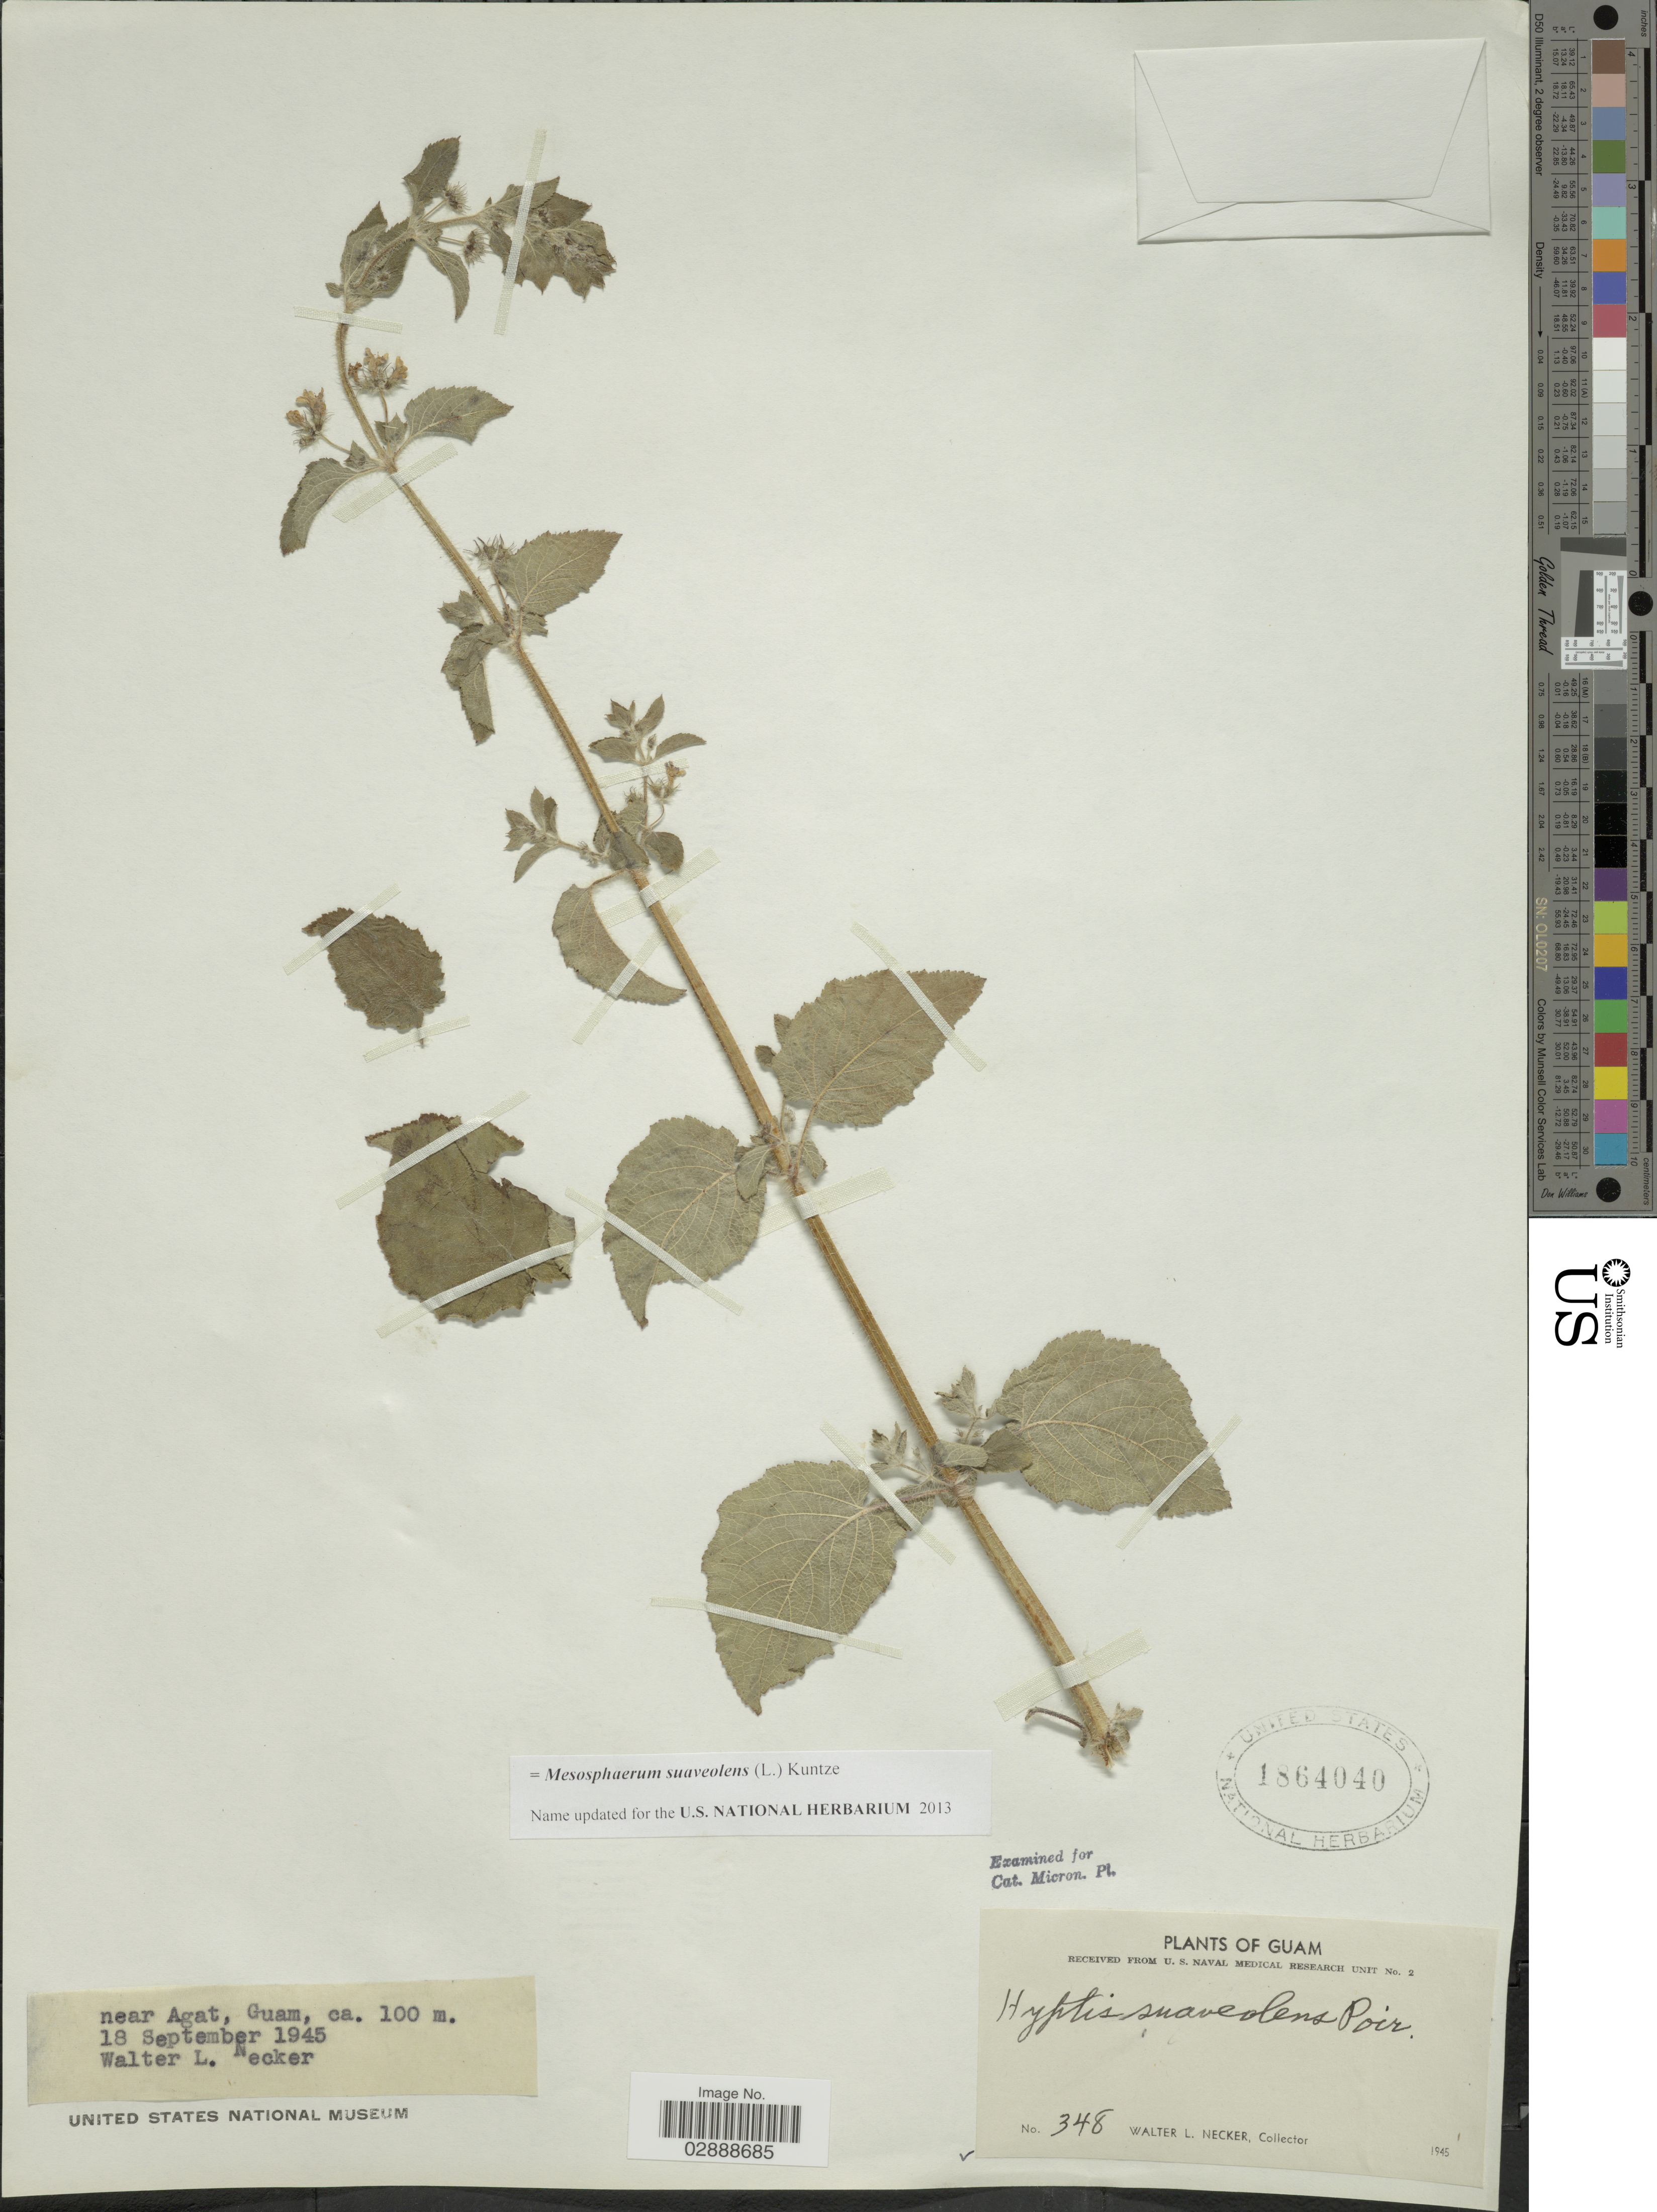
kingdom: Plantae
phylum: Tracheophyta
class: Magnoliopsida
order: Lamiales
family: Lamiaceae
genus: Mesosphaerum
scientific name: Mesosphaerum suaveolens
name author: (L.) Kuntze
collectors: W. L. Necker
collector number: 348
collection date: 1945-09-18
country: Guam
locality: Near Agat.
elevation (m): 100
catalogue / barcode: US 1864040